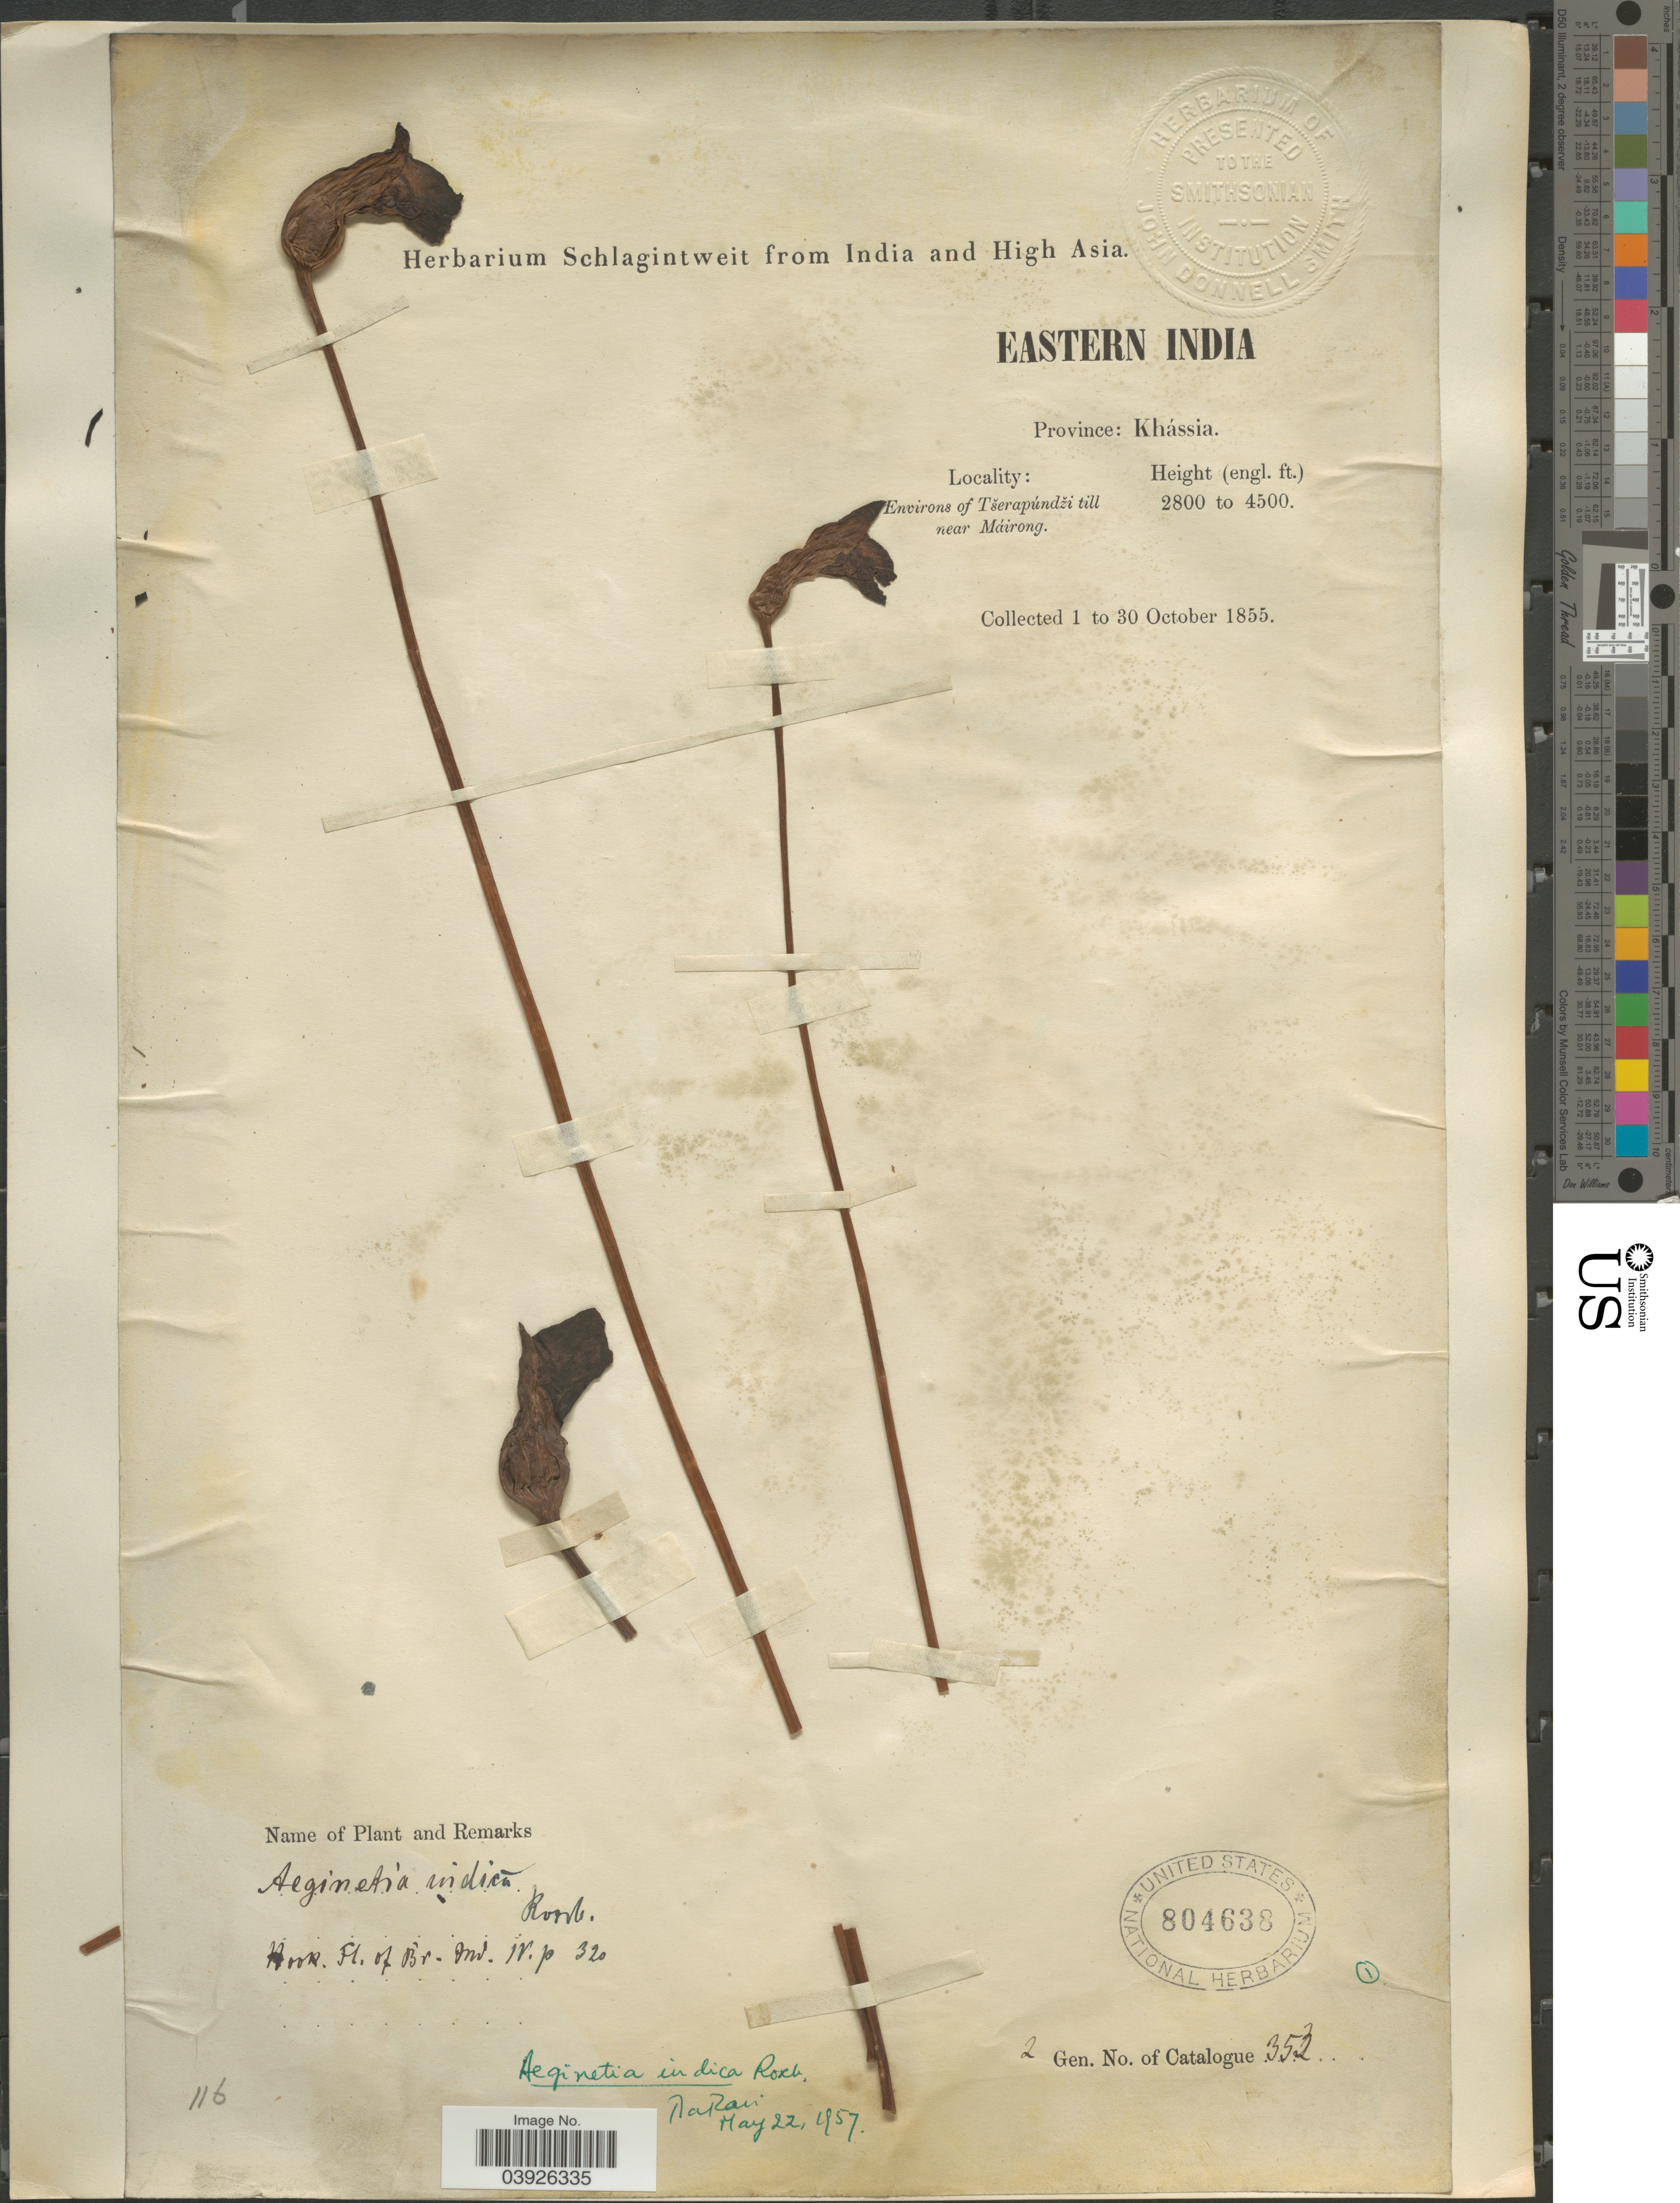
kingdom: Plantae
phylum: Tracheophyta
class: Magnoliopsida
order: Lamiales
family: Orobanchaceae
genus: Aeginetia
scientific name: Aeginetia indica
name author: L.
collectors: ex herb. Schlagintweit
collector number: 116 ?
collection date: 1855-10-01/1855-10-30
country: India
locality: Eastern India. Environs of Tšerapúndži till near Máirong.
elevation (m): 853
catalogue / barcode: US 804638